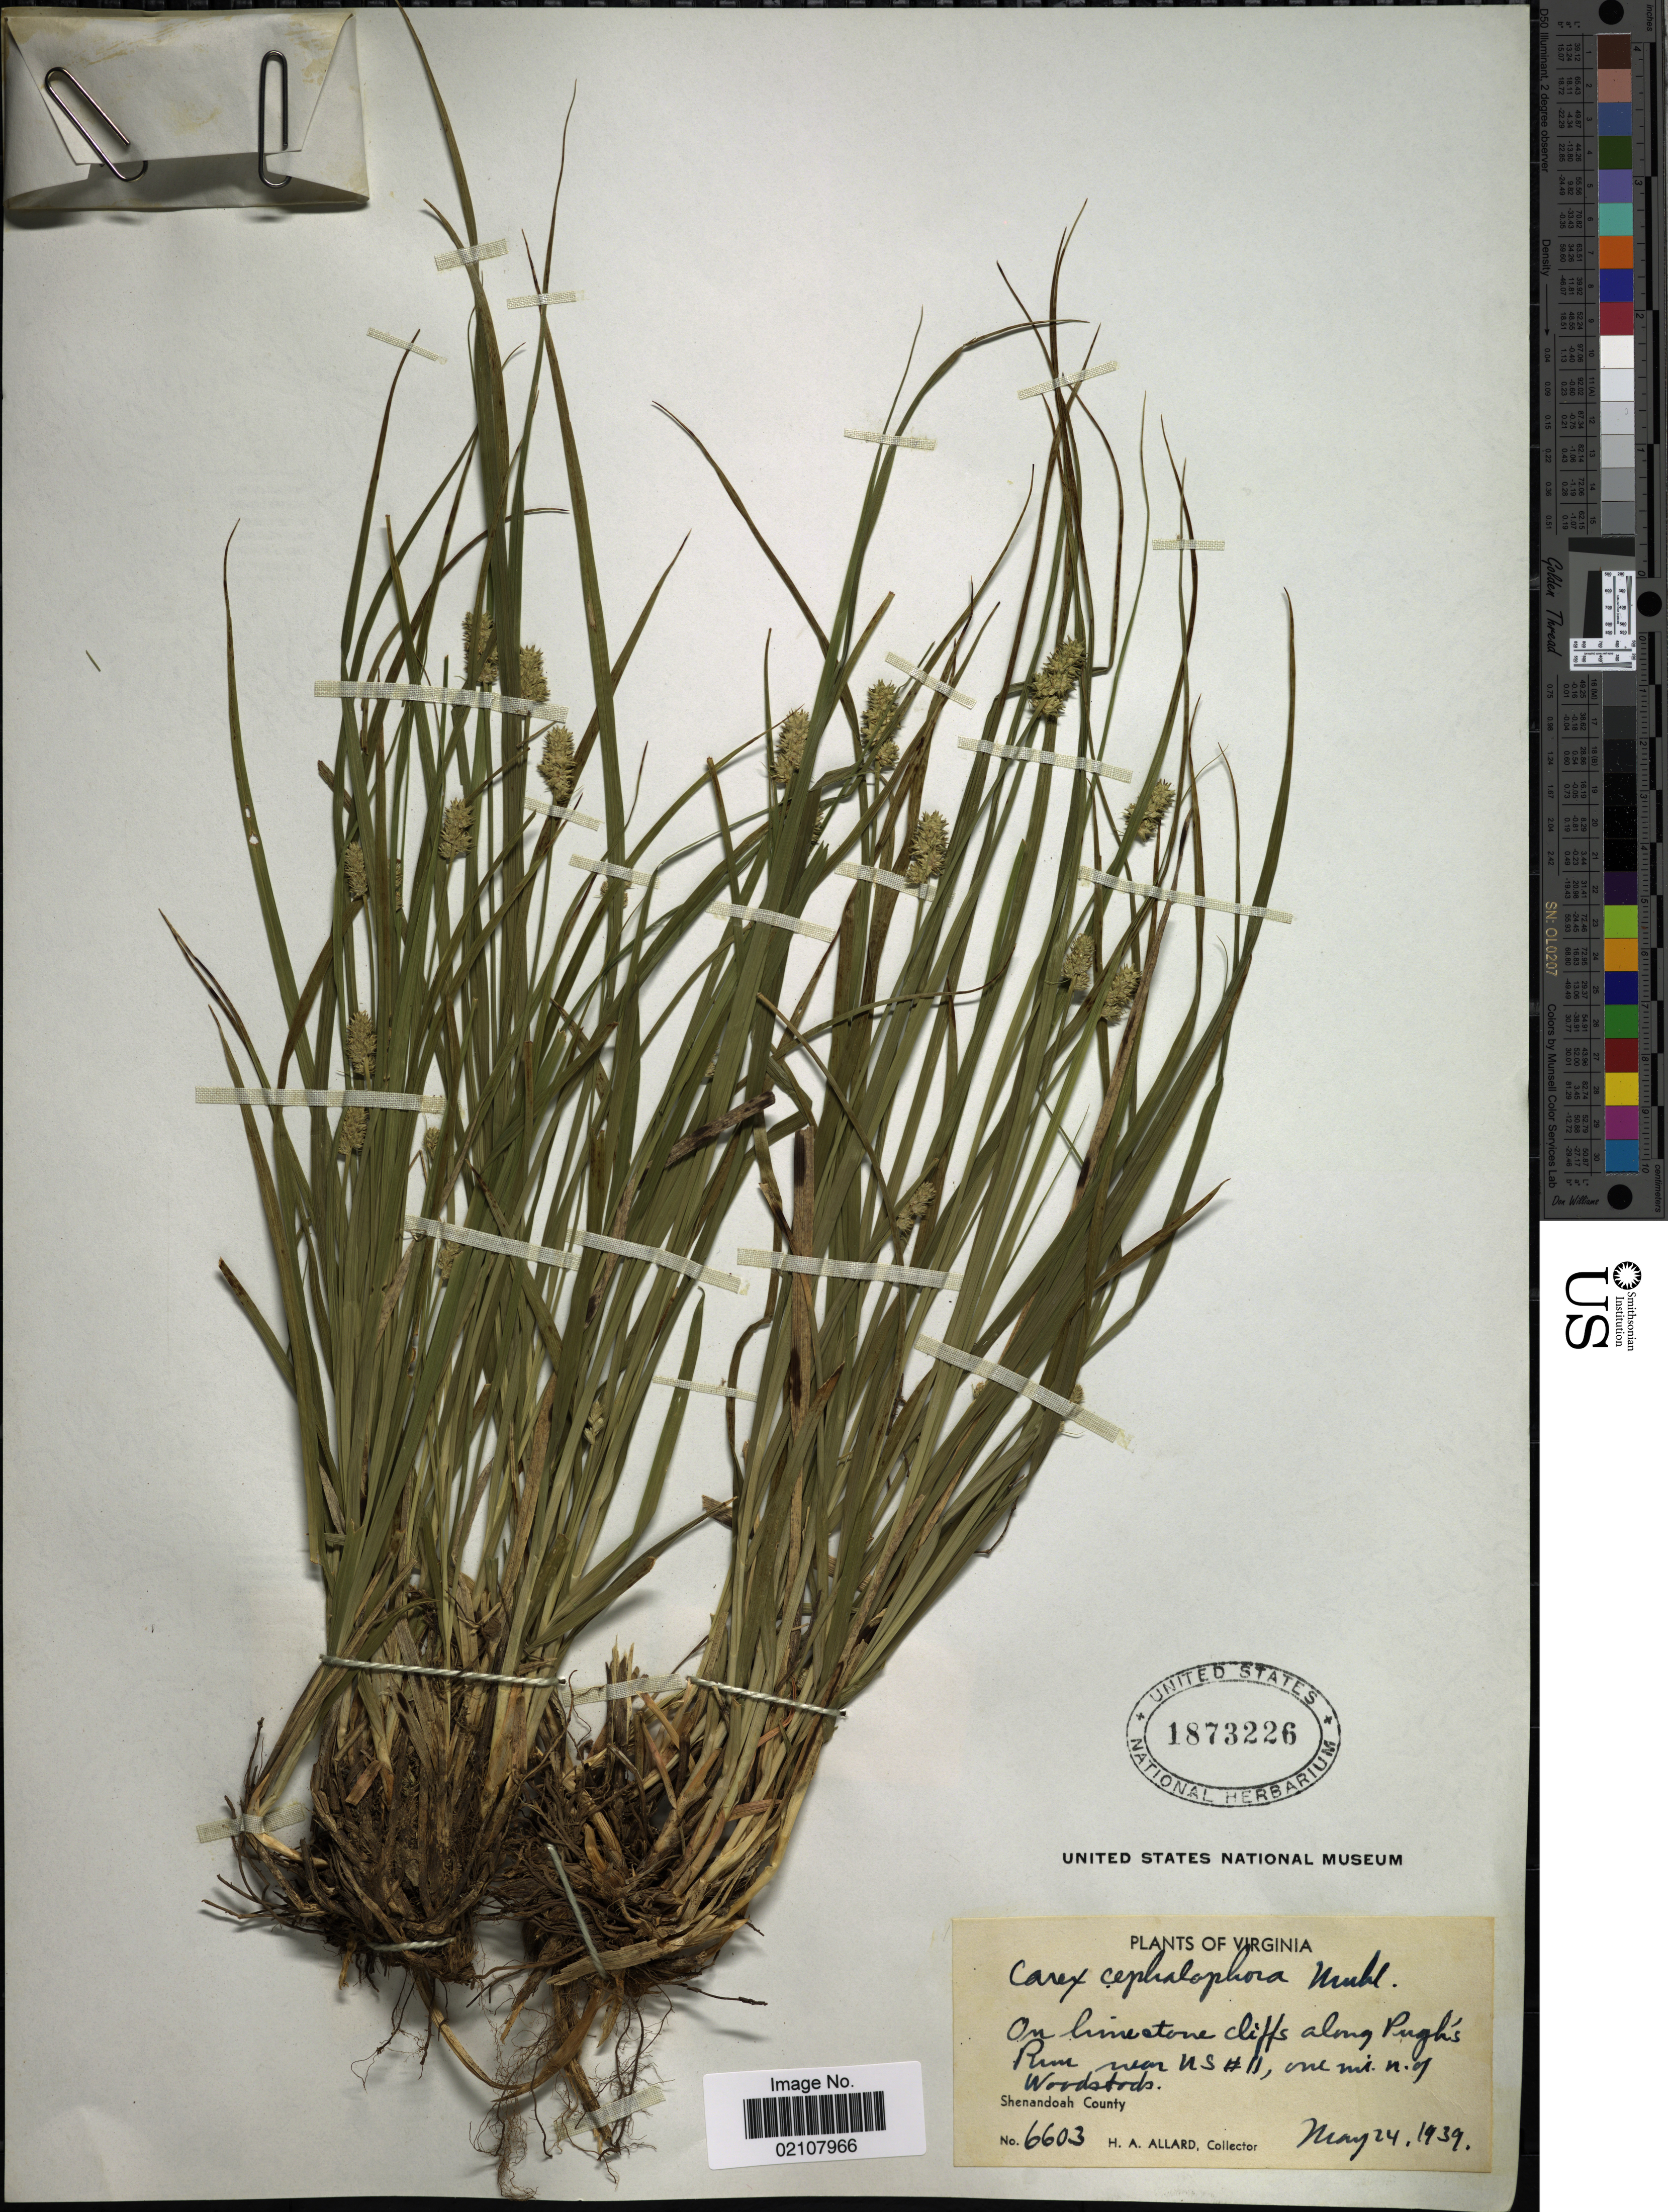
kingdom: Plantae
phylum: Tracheophyta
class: Liliopsida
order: Poales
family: Cyperaceae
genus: Carex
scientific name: Carex cephalophora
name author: Muhl. ex Willd.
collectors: H. A. Allard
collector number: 6603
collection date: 1939-05-24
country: United States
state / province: Virginia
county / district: Shenandoah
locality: On limestone cliffs along Pugh's Rim near US # 11, one mi N of Woodstock, Shenandoah County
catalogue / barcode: US 1873226